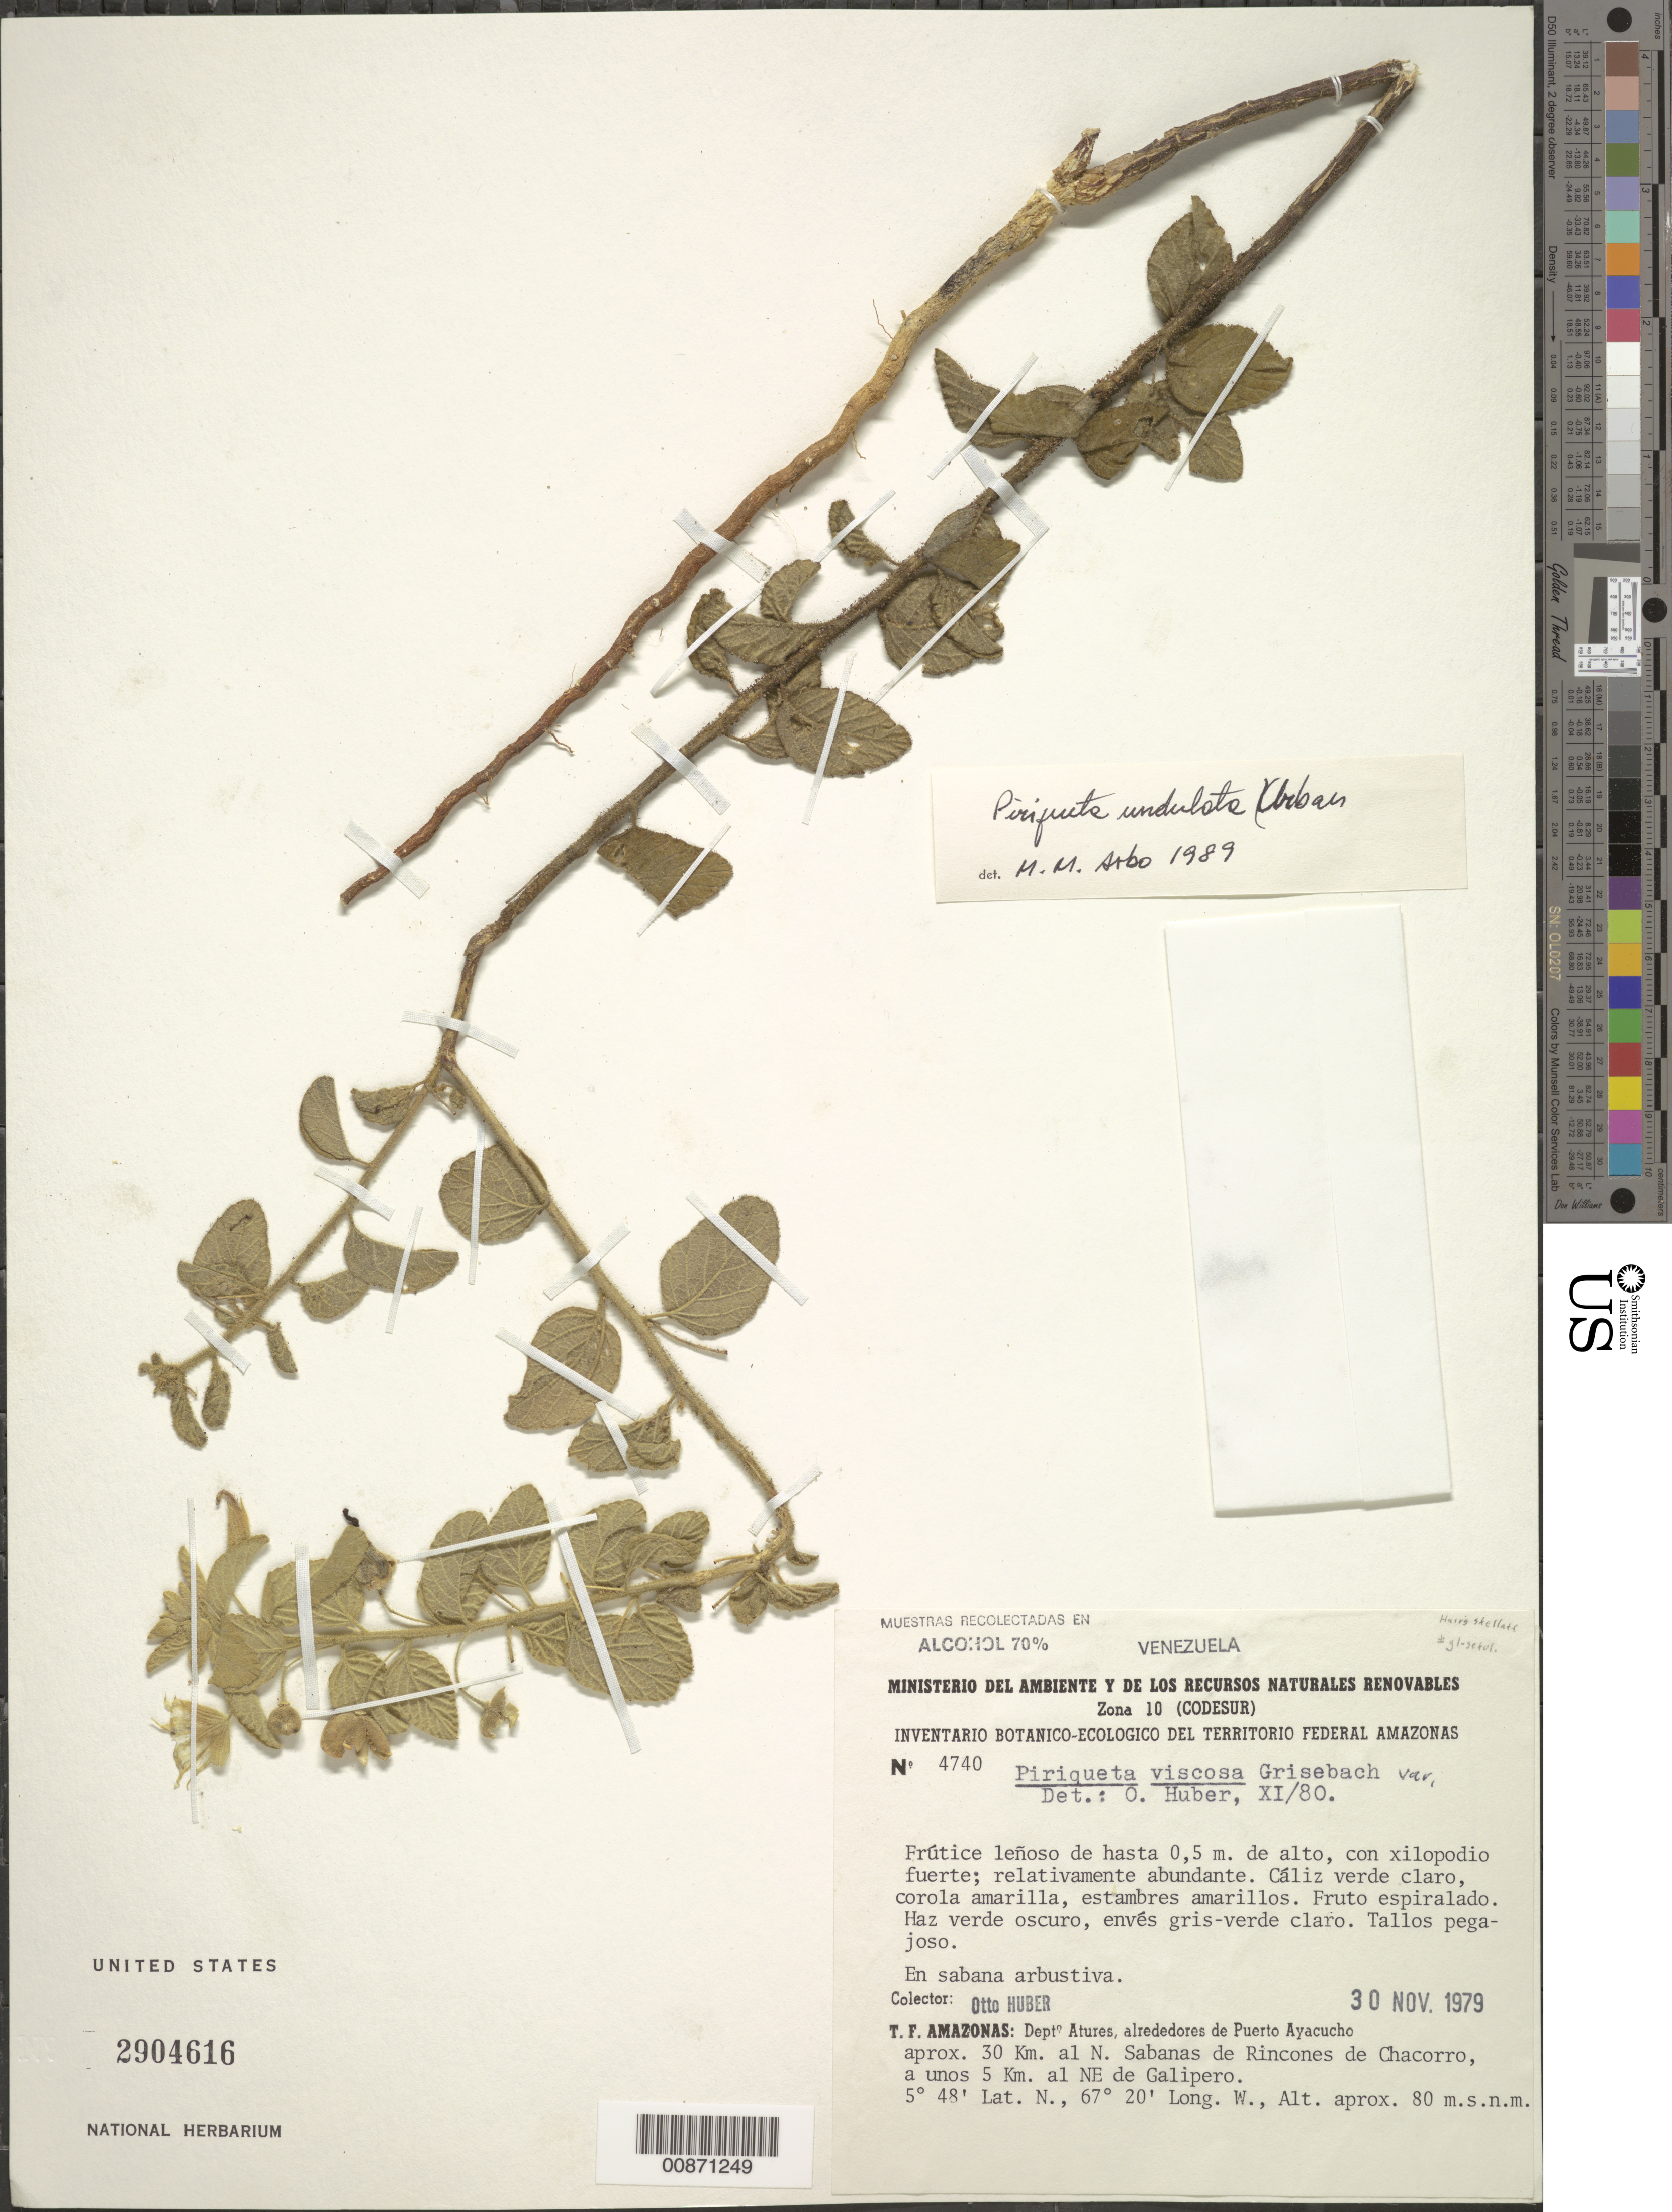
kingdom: Plantae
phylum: Tracheophyta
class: Magnoliopsida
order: Malpighiales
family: Turneraceae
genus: Piriqueta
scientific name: Piriqueta undulata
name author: Urb.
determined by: Arbo, M. M.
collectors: O. Huber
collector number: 4740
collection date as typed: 30-Nov-79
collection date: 1979-11-30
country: Venezuela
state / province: Amazonas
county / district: Atures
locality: Puerto Ayacucho, aprox. 30 km N; Sabanas de Rincones de Chacorro, a unos 5 km al NE de Galipero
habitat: Sabana arbustiva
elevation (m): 80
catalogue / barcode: US 2904616